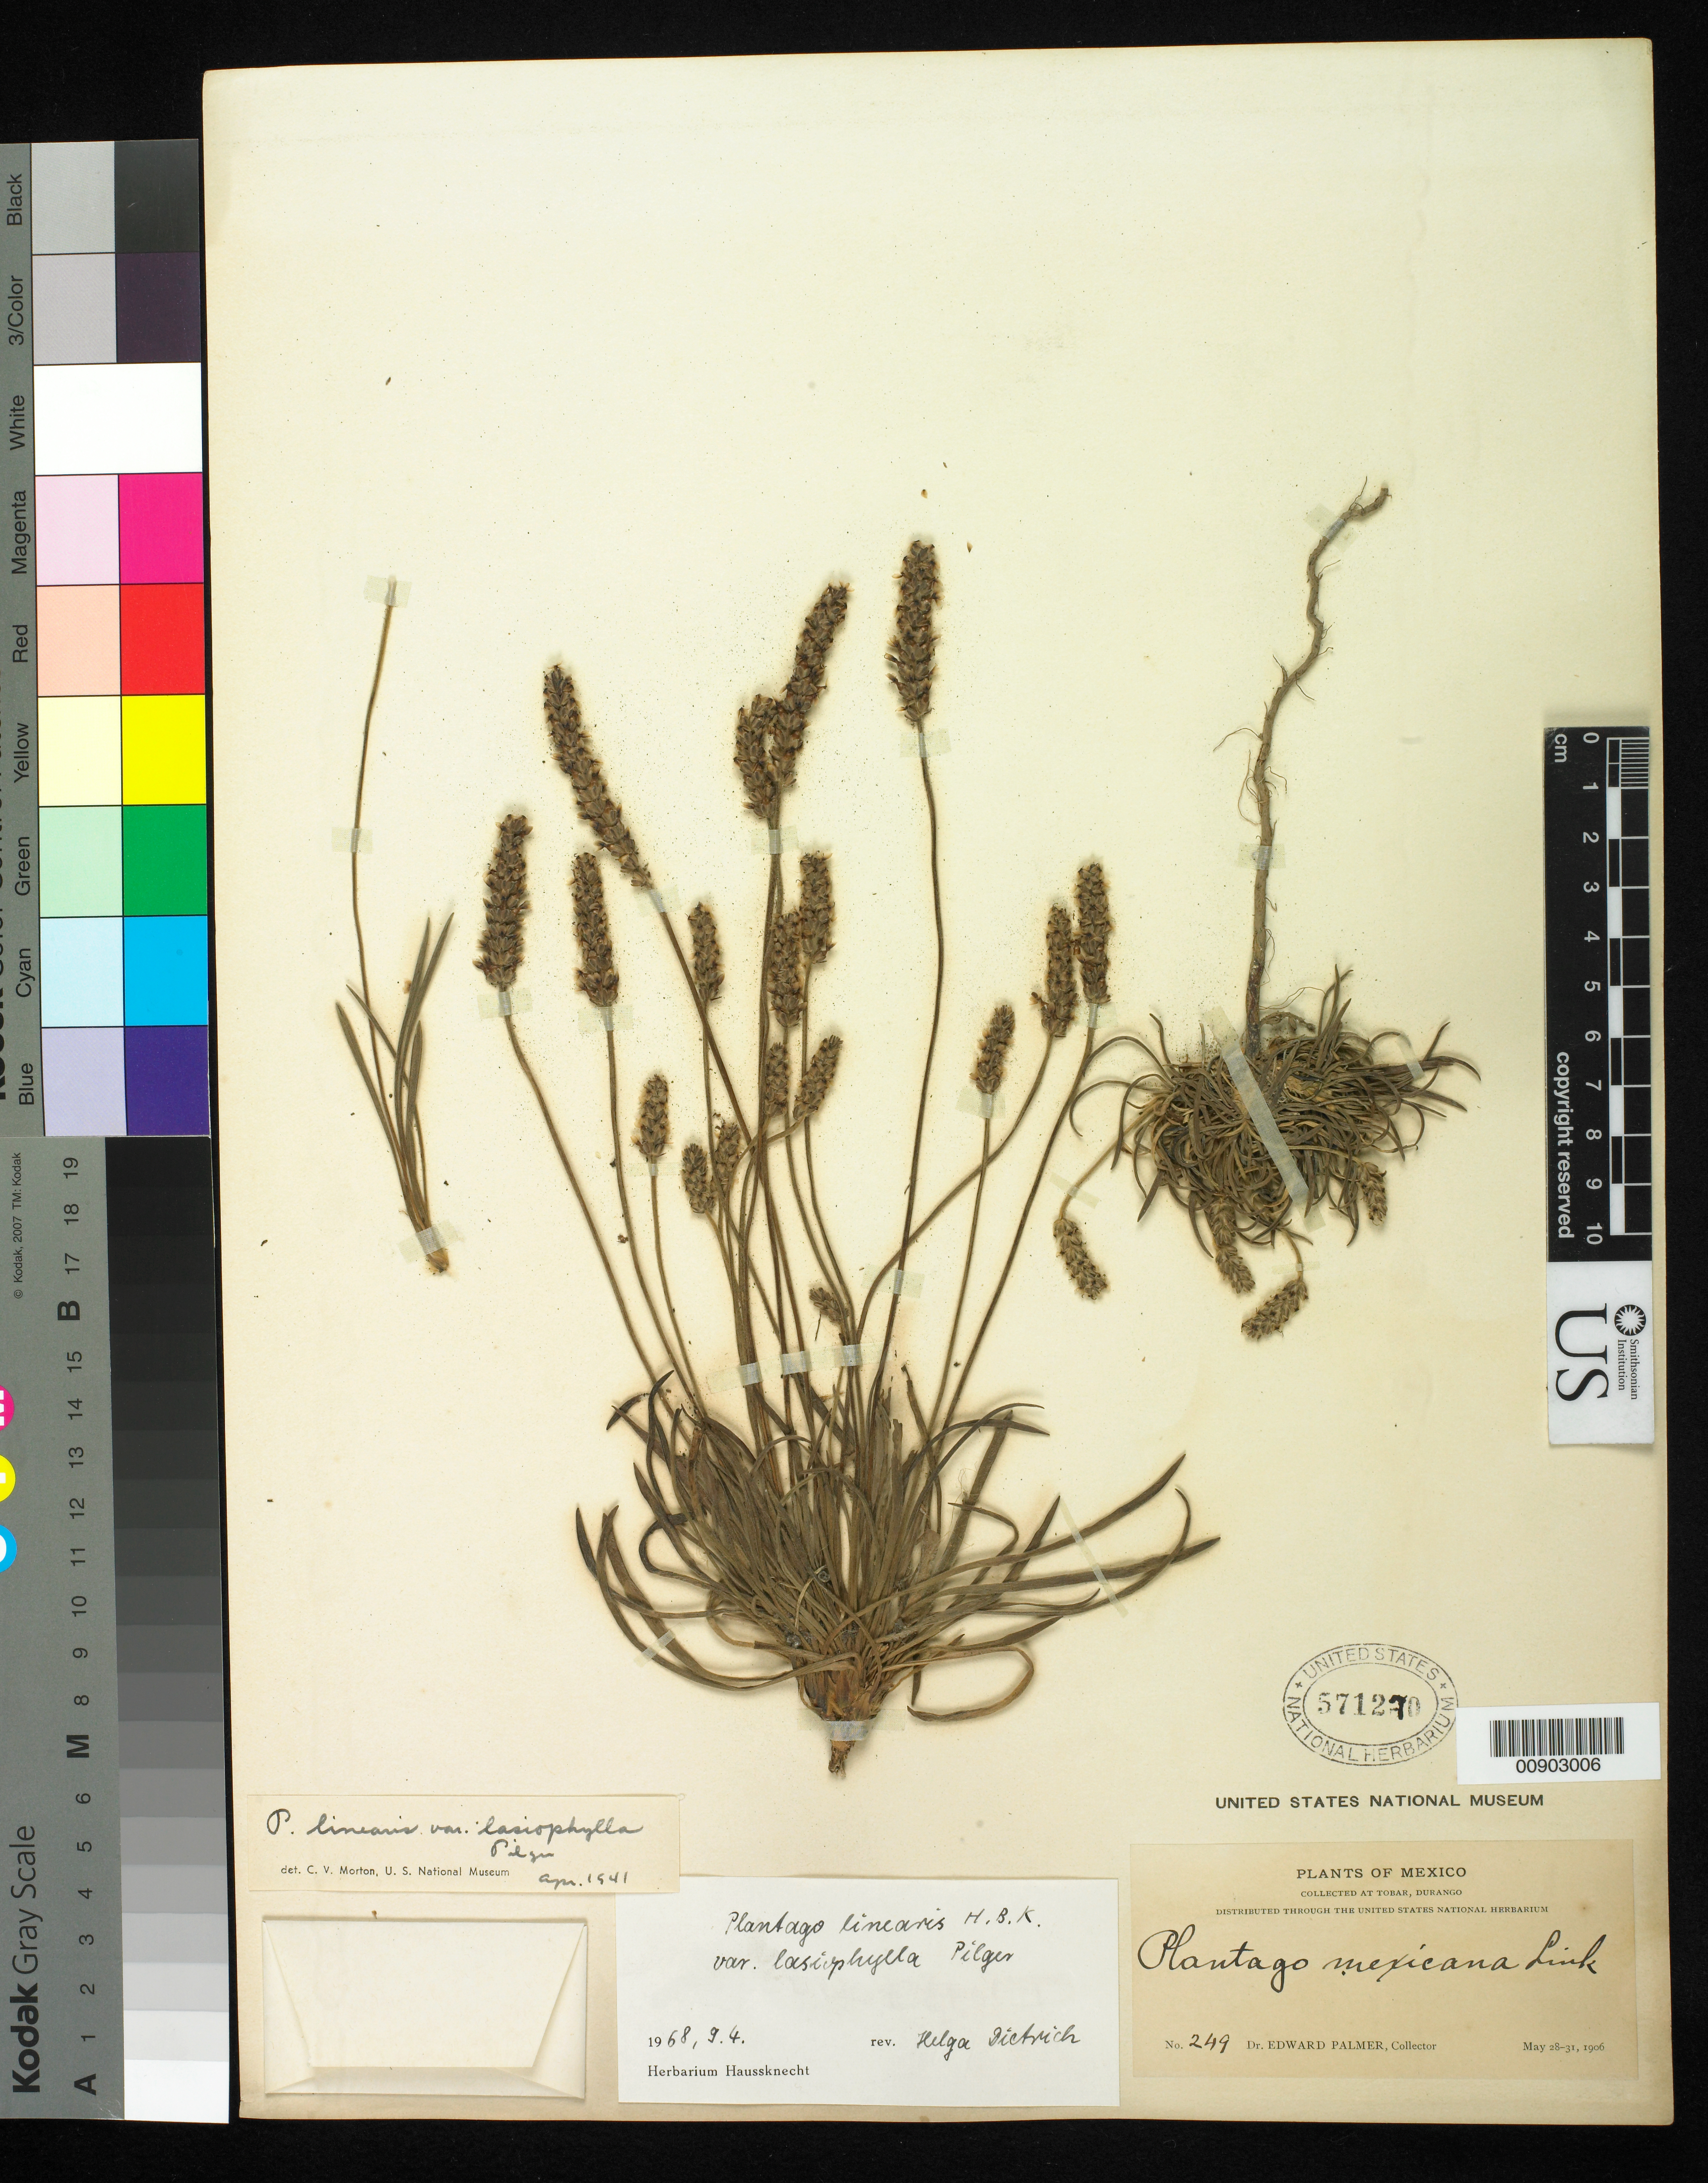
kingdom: Plantae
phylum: Tracheophyta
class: Magnoliopsida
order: Lamiales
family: Plantaginaceae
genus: Plantago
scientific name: Plantago linearis var. lasiophylla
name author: Pilg.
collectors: E. Palmer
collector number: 249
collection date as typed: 28 May 1906 to 31 May 1906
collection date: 1906-05-28/1906-05-31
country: Mexico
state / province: Durango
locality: Tobar, Durango.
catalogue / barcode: US 571270